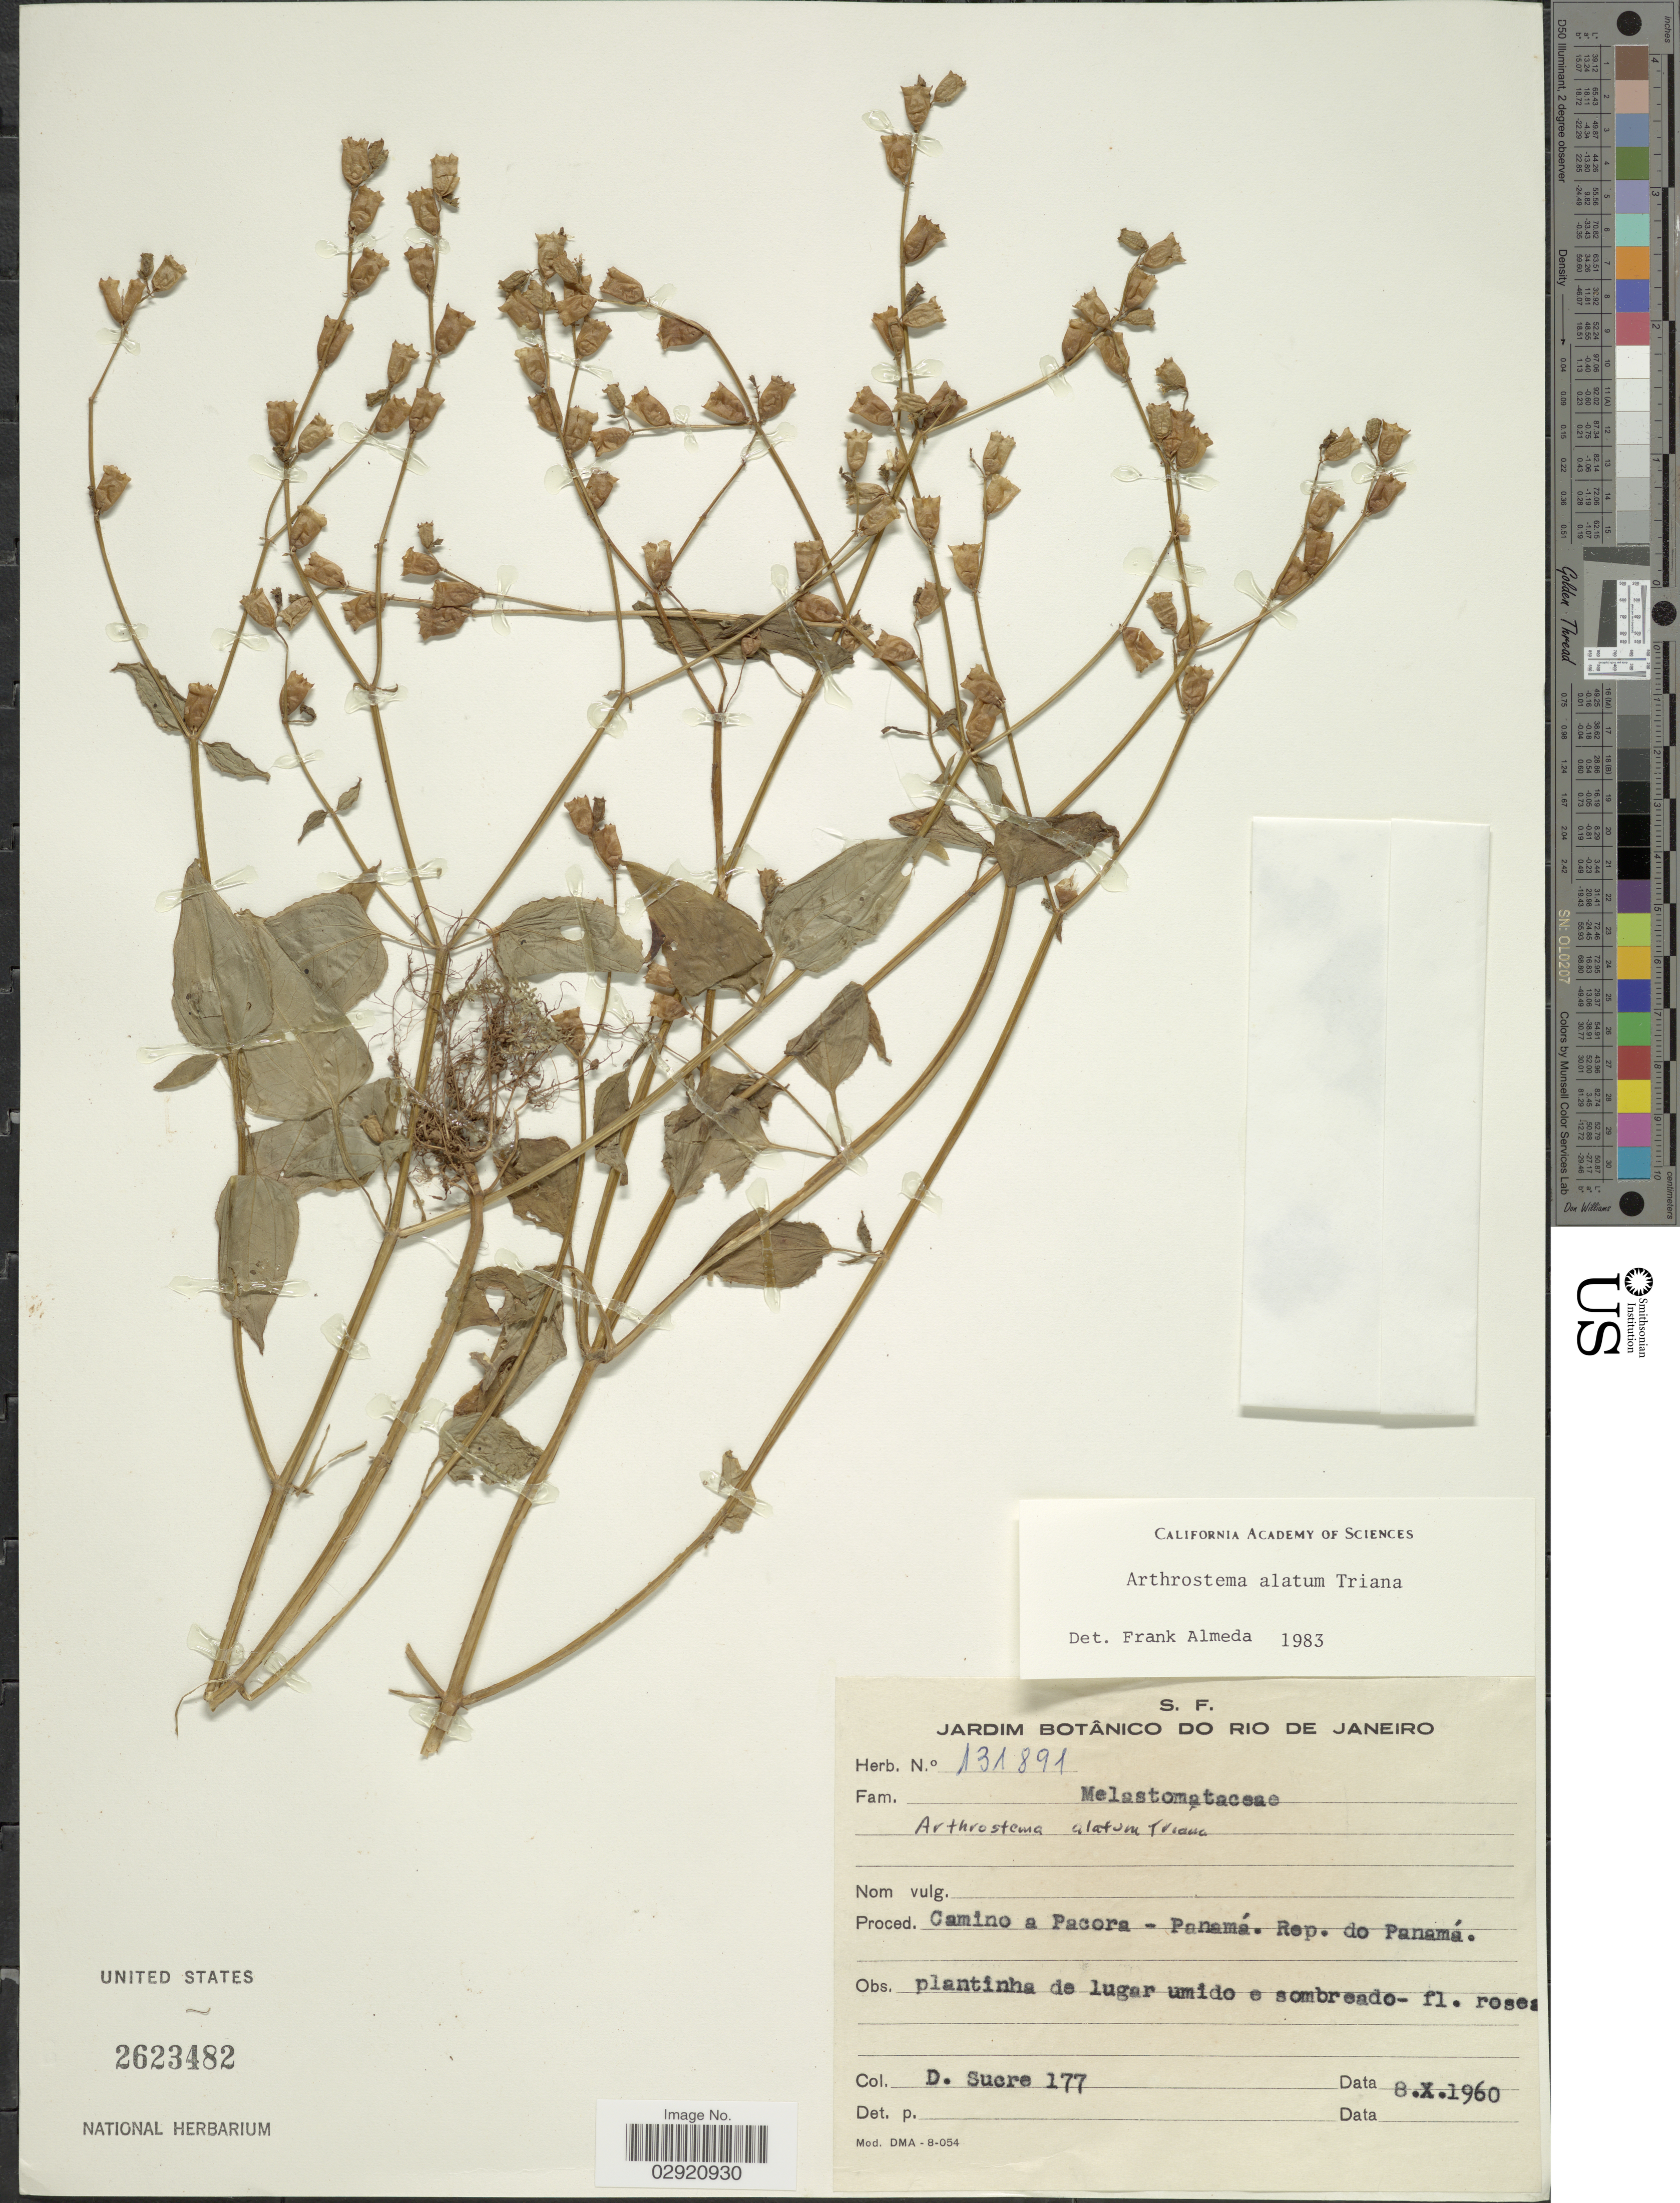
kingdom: Plantae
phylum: Tracheophyta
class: Magnoliopsida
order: Myrtales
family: Melastomataceae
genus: Arthrostemma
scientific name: Arthrostemma alatum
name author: Triana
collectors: D. Sucre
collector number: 177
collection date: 1960-10-08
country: Panama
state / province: Panamá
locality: Proced. Camino a Pacora.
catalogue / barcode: US 2623482